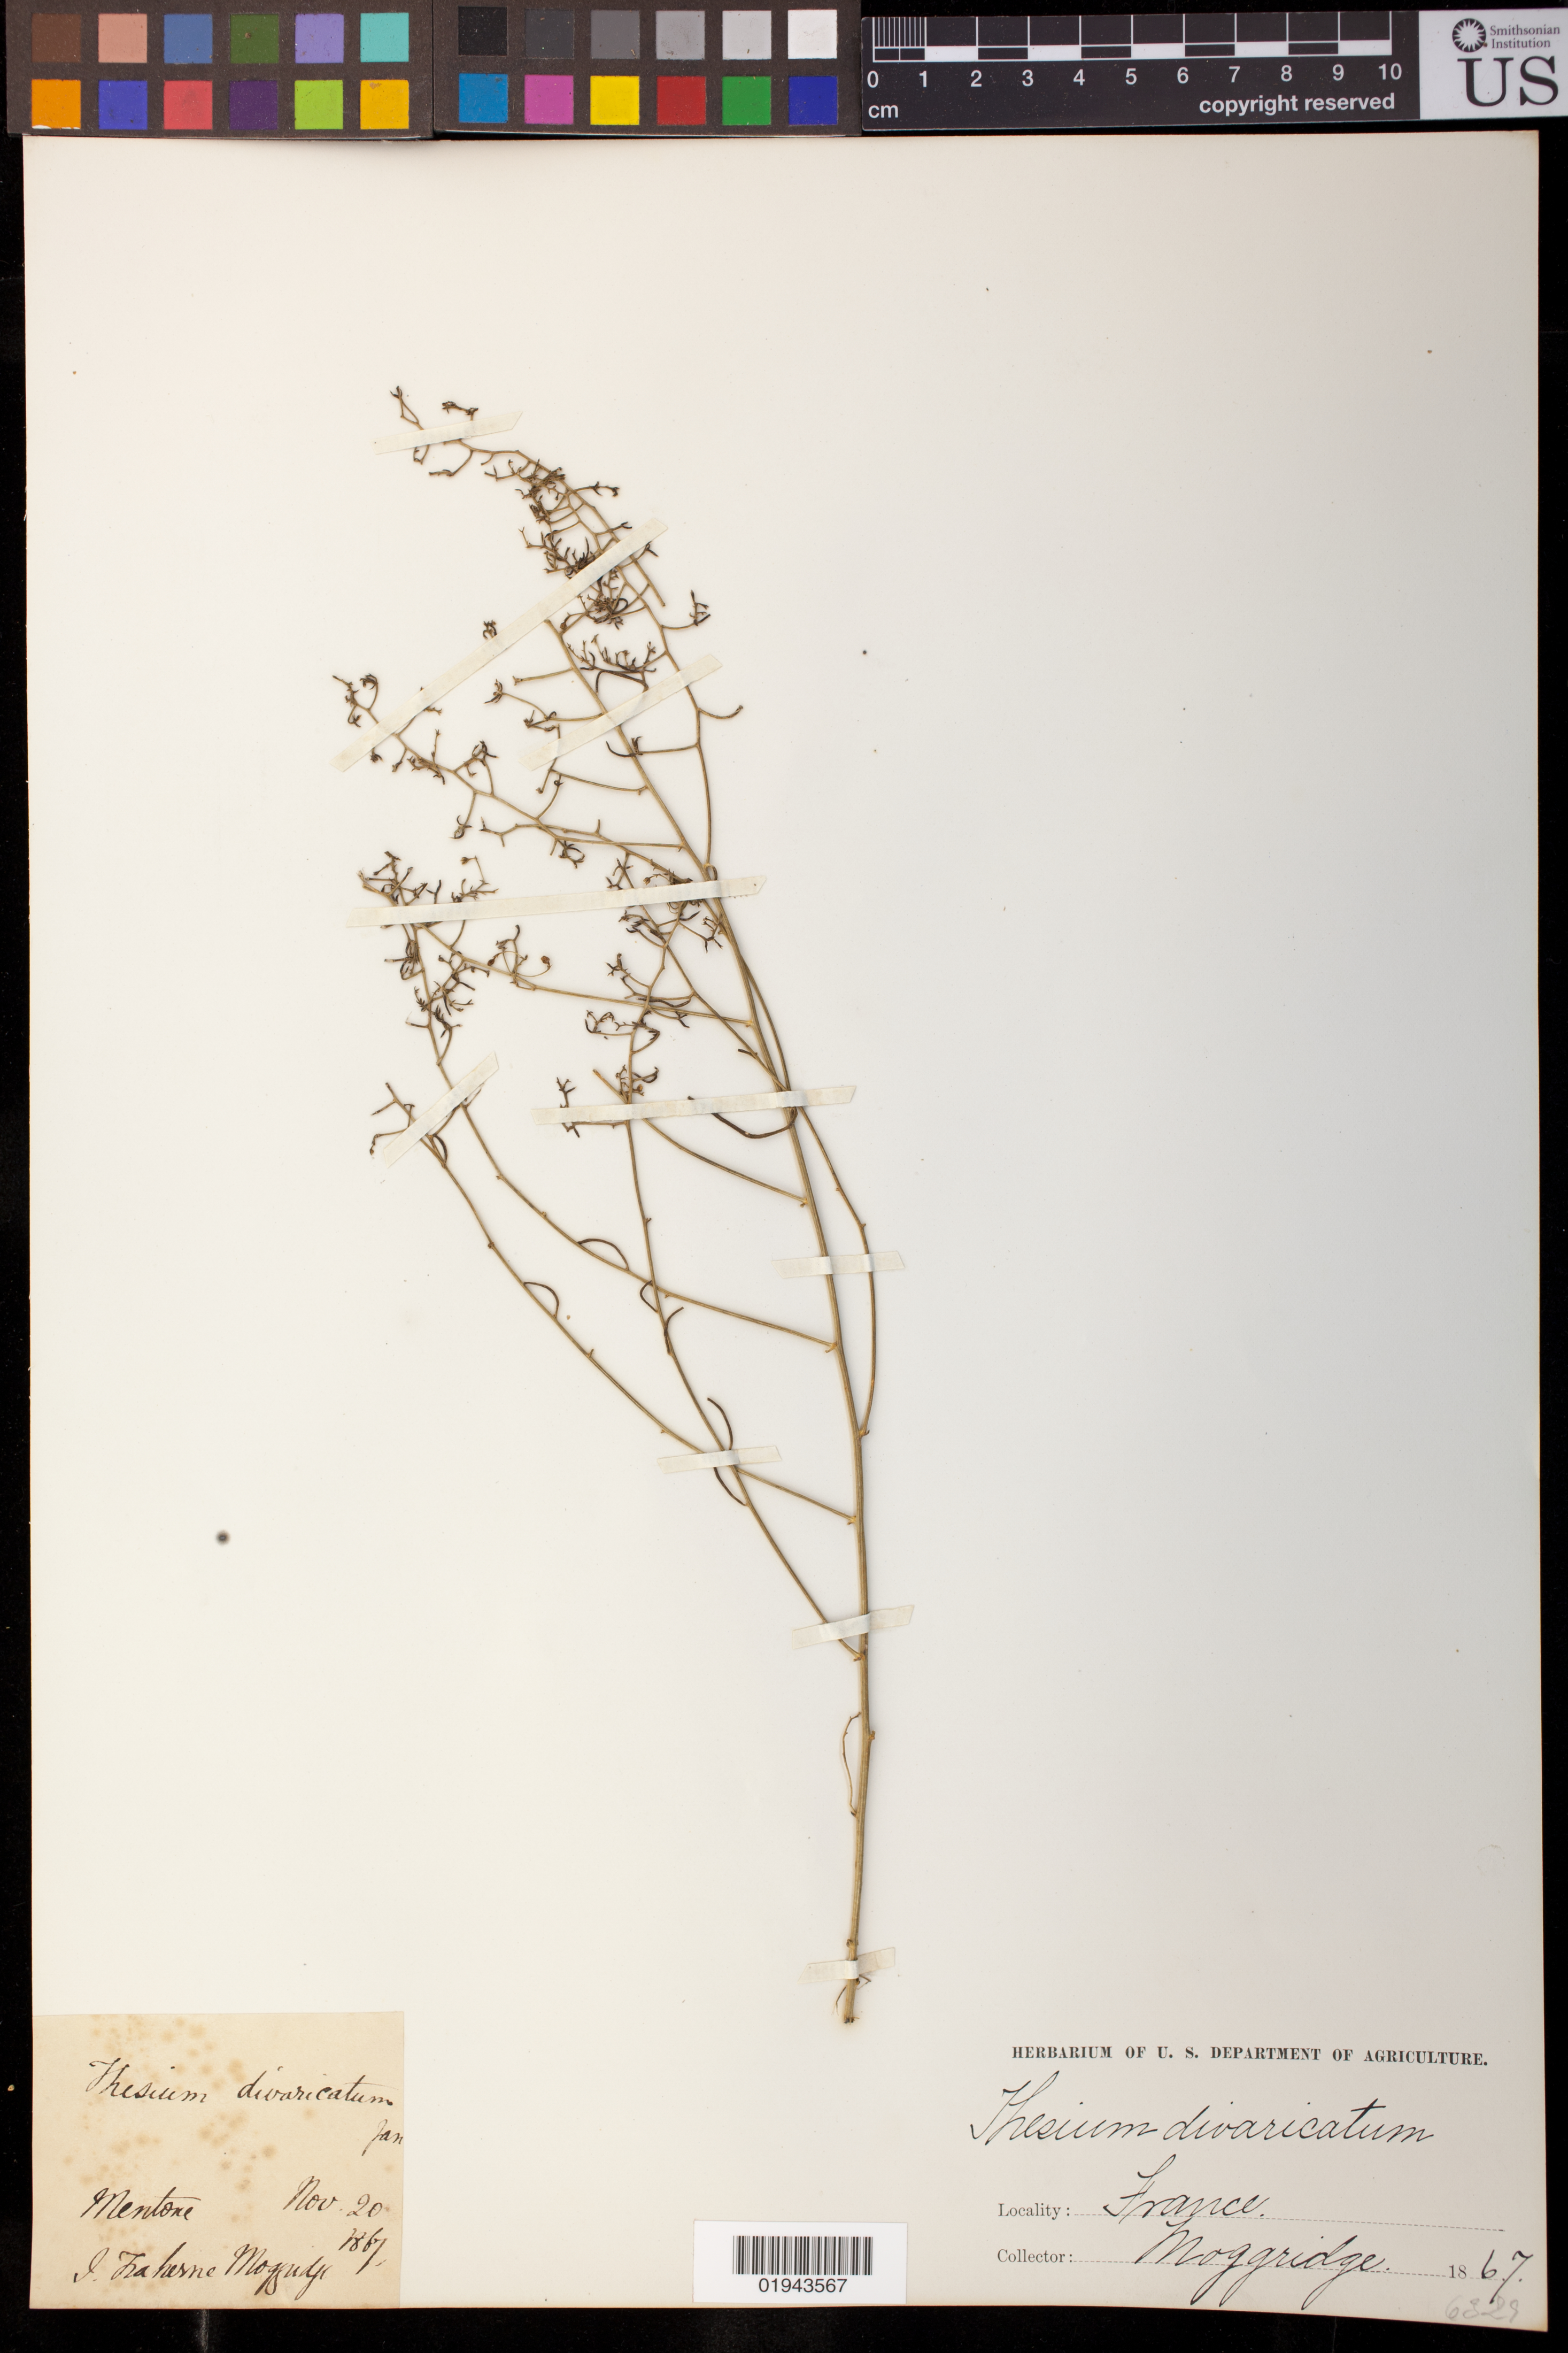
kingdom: Plantae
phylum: Tracheophyta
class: Magnoliopsida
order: Santalales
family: Thesiaceae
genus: Thesium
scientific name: Thesium divaricatum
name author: Jan ex Mert. & W.D.J. Koch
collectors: J. T. Moggridge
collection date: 1867-11-20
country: France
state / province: Provence-Alpes-Côte d'Azur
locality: Mentone